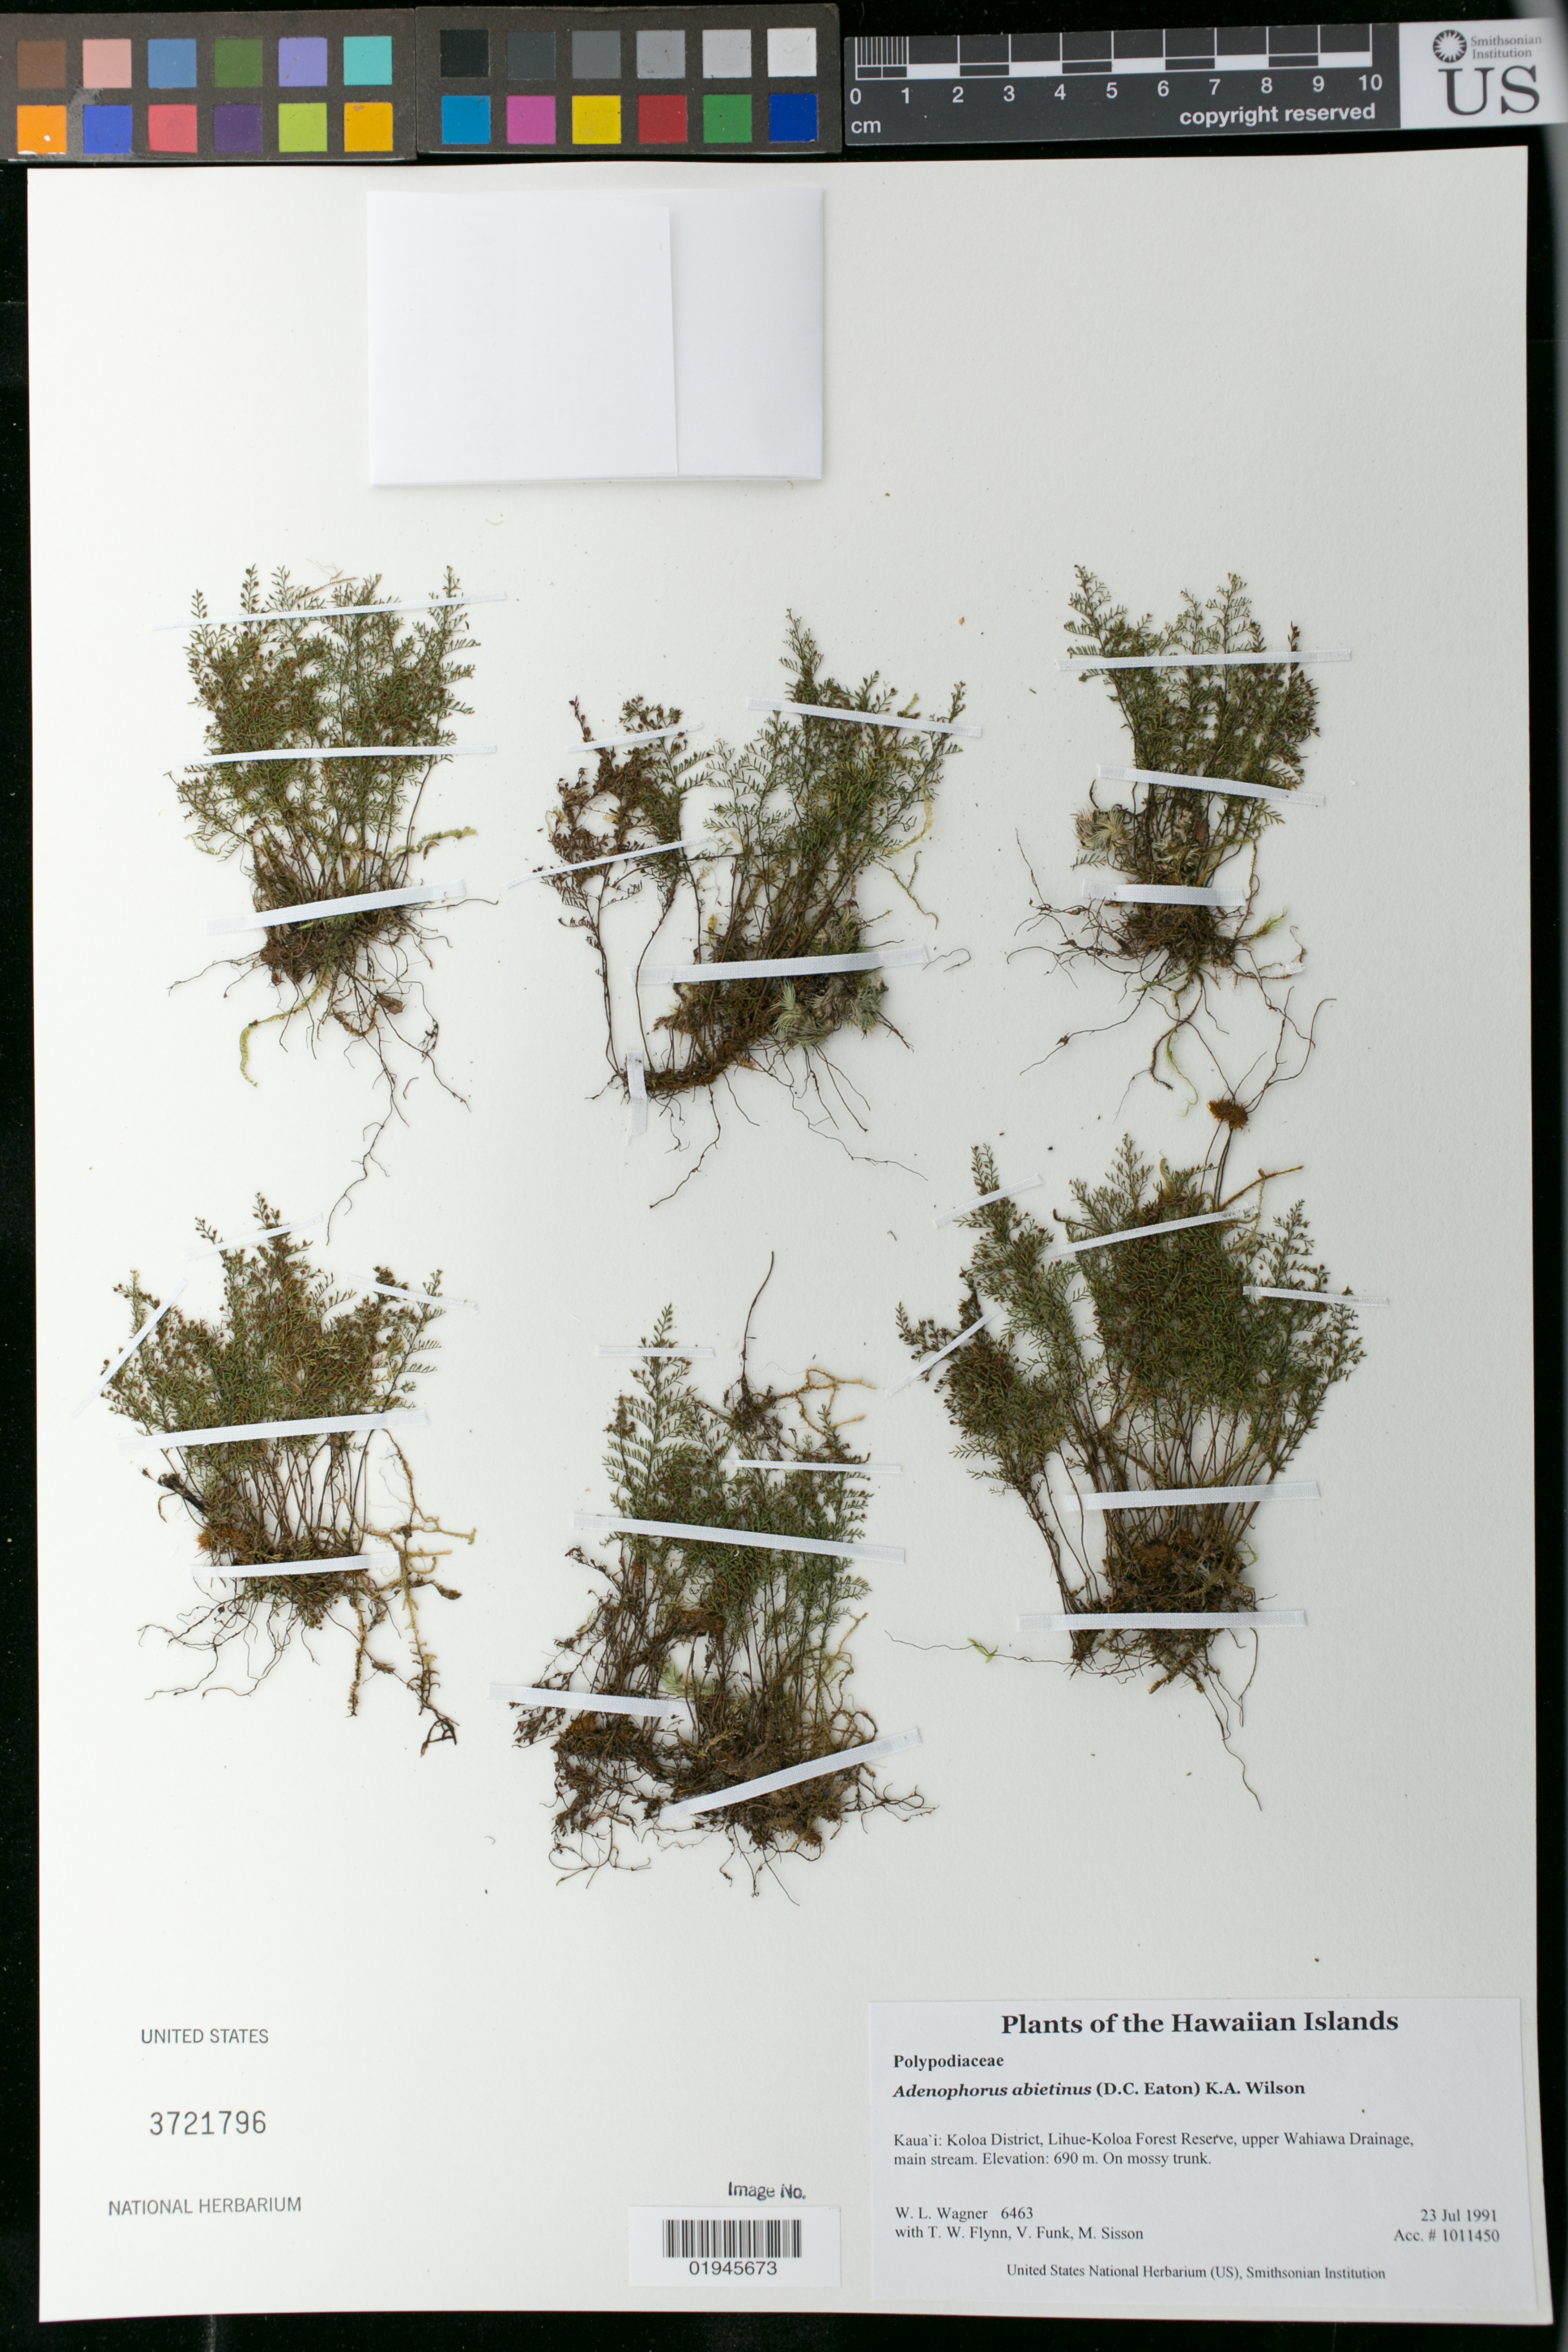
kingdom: Plantae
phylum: Tracheophyta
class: Polypodiopsida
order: Polypodiales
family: Polypodiaceae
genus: Adenophorus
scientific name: Adenophorus abietinus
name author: (D.C. Eaton) K.A. Wilson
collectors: W. L. Wagner, T. W. Flynn, V. Funk & M. Sisson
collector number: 6463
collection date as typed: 23 Jul 1991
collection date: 1991-07-23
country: United States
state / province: Hawaii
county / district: Kauai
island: Kaua'i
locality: Koloa District, Lihue-Koloa Forest Reserve, upper Wahiawa Drainage, main stream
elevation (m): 690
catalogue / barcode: US 3721796